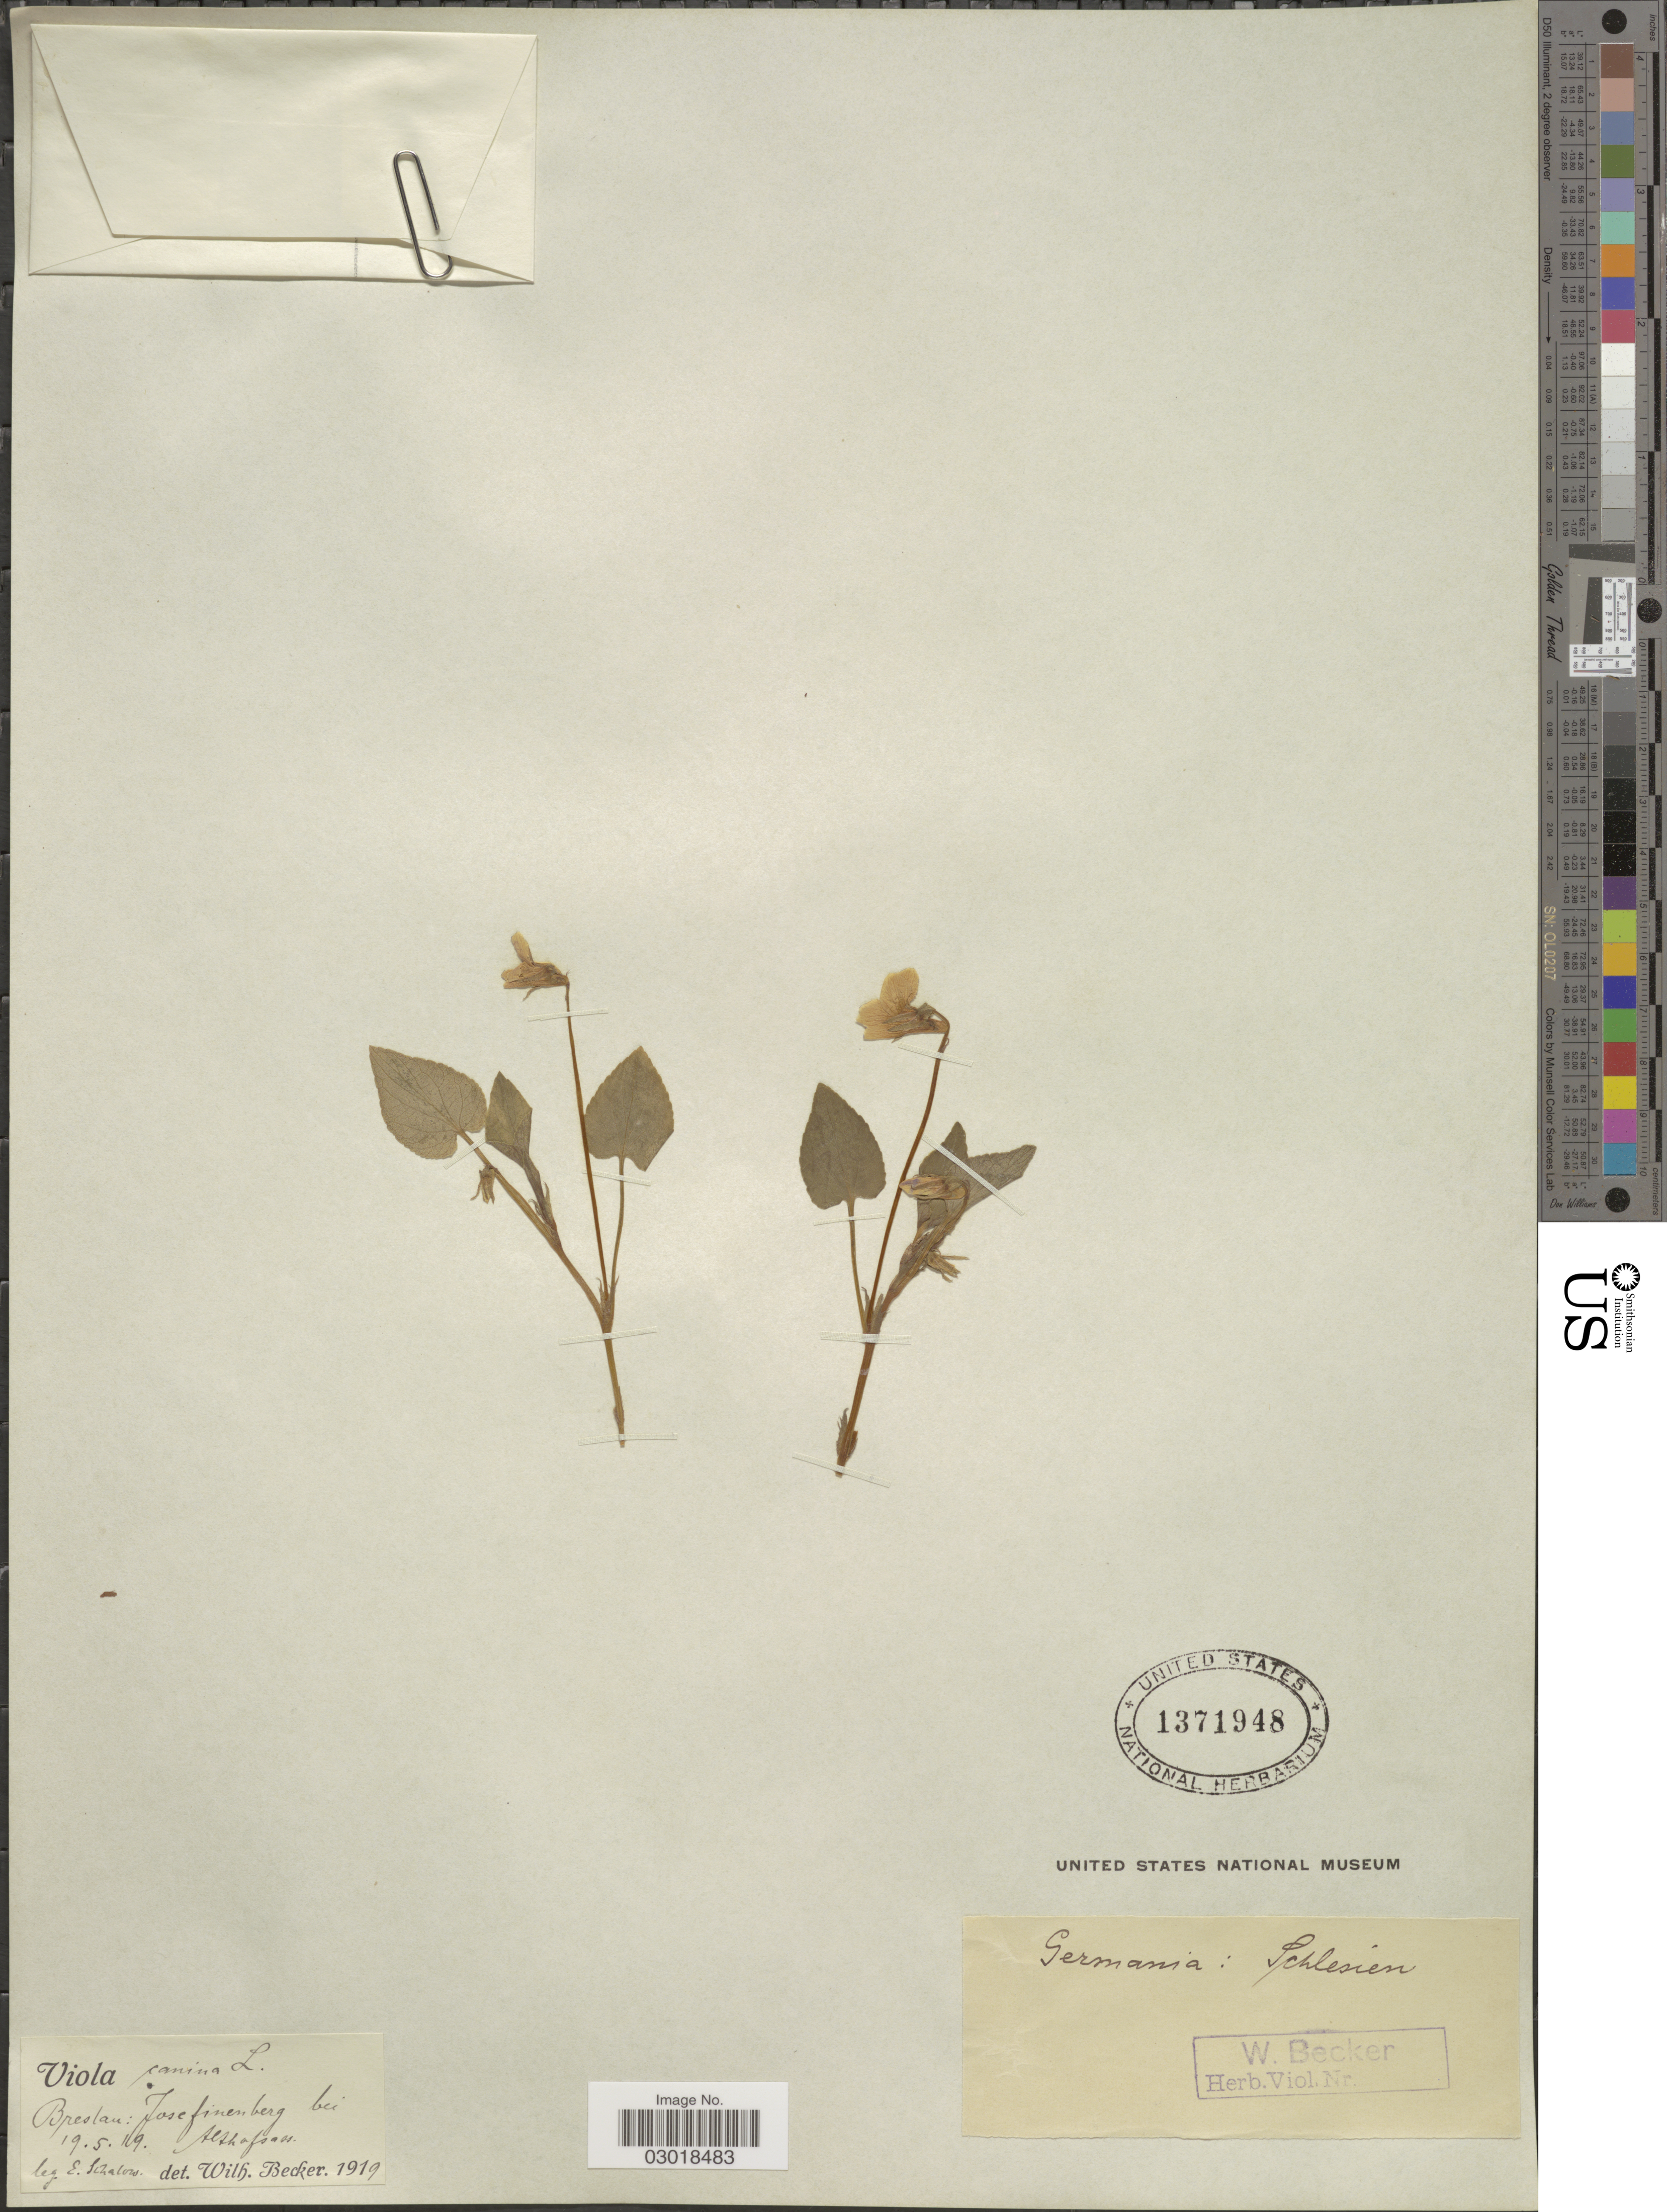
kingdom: Plantae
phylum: Tracheophyta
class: Magnoliopsida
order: Malpighiales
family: Violaceae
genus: Viola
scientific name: Viola canina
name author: L.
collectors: E. Schalow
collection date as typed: Transcribed d/m/y: 19/5/19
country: Poland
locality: Breslau: Josefinenberg bei Althafsan [interpreted]. Schlesien.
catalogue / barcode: US 1371948